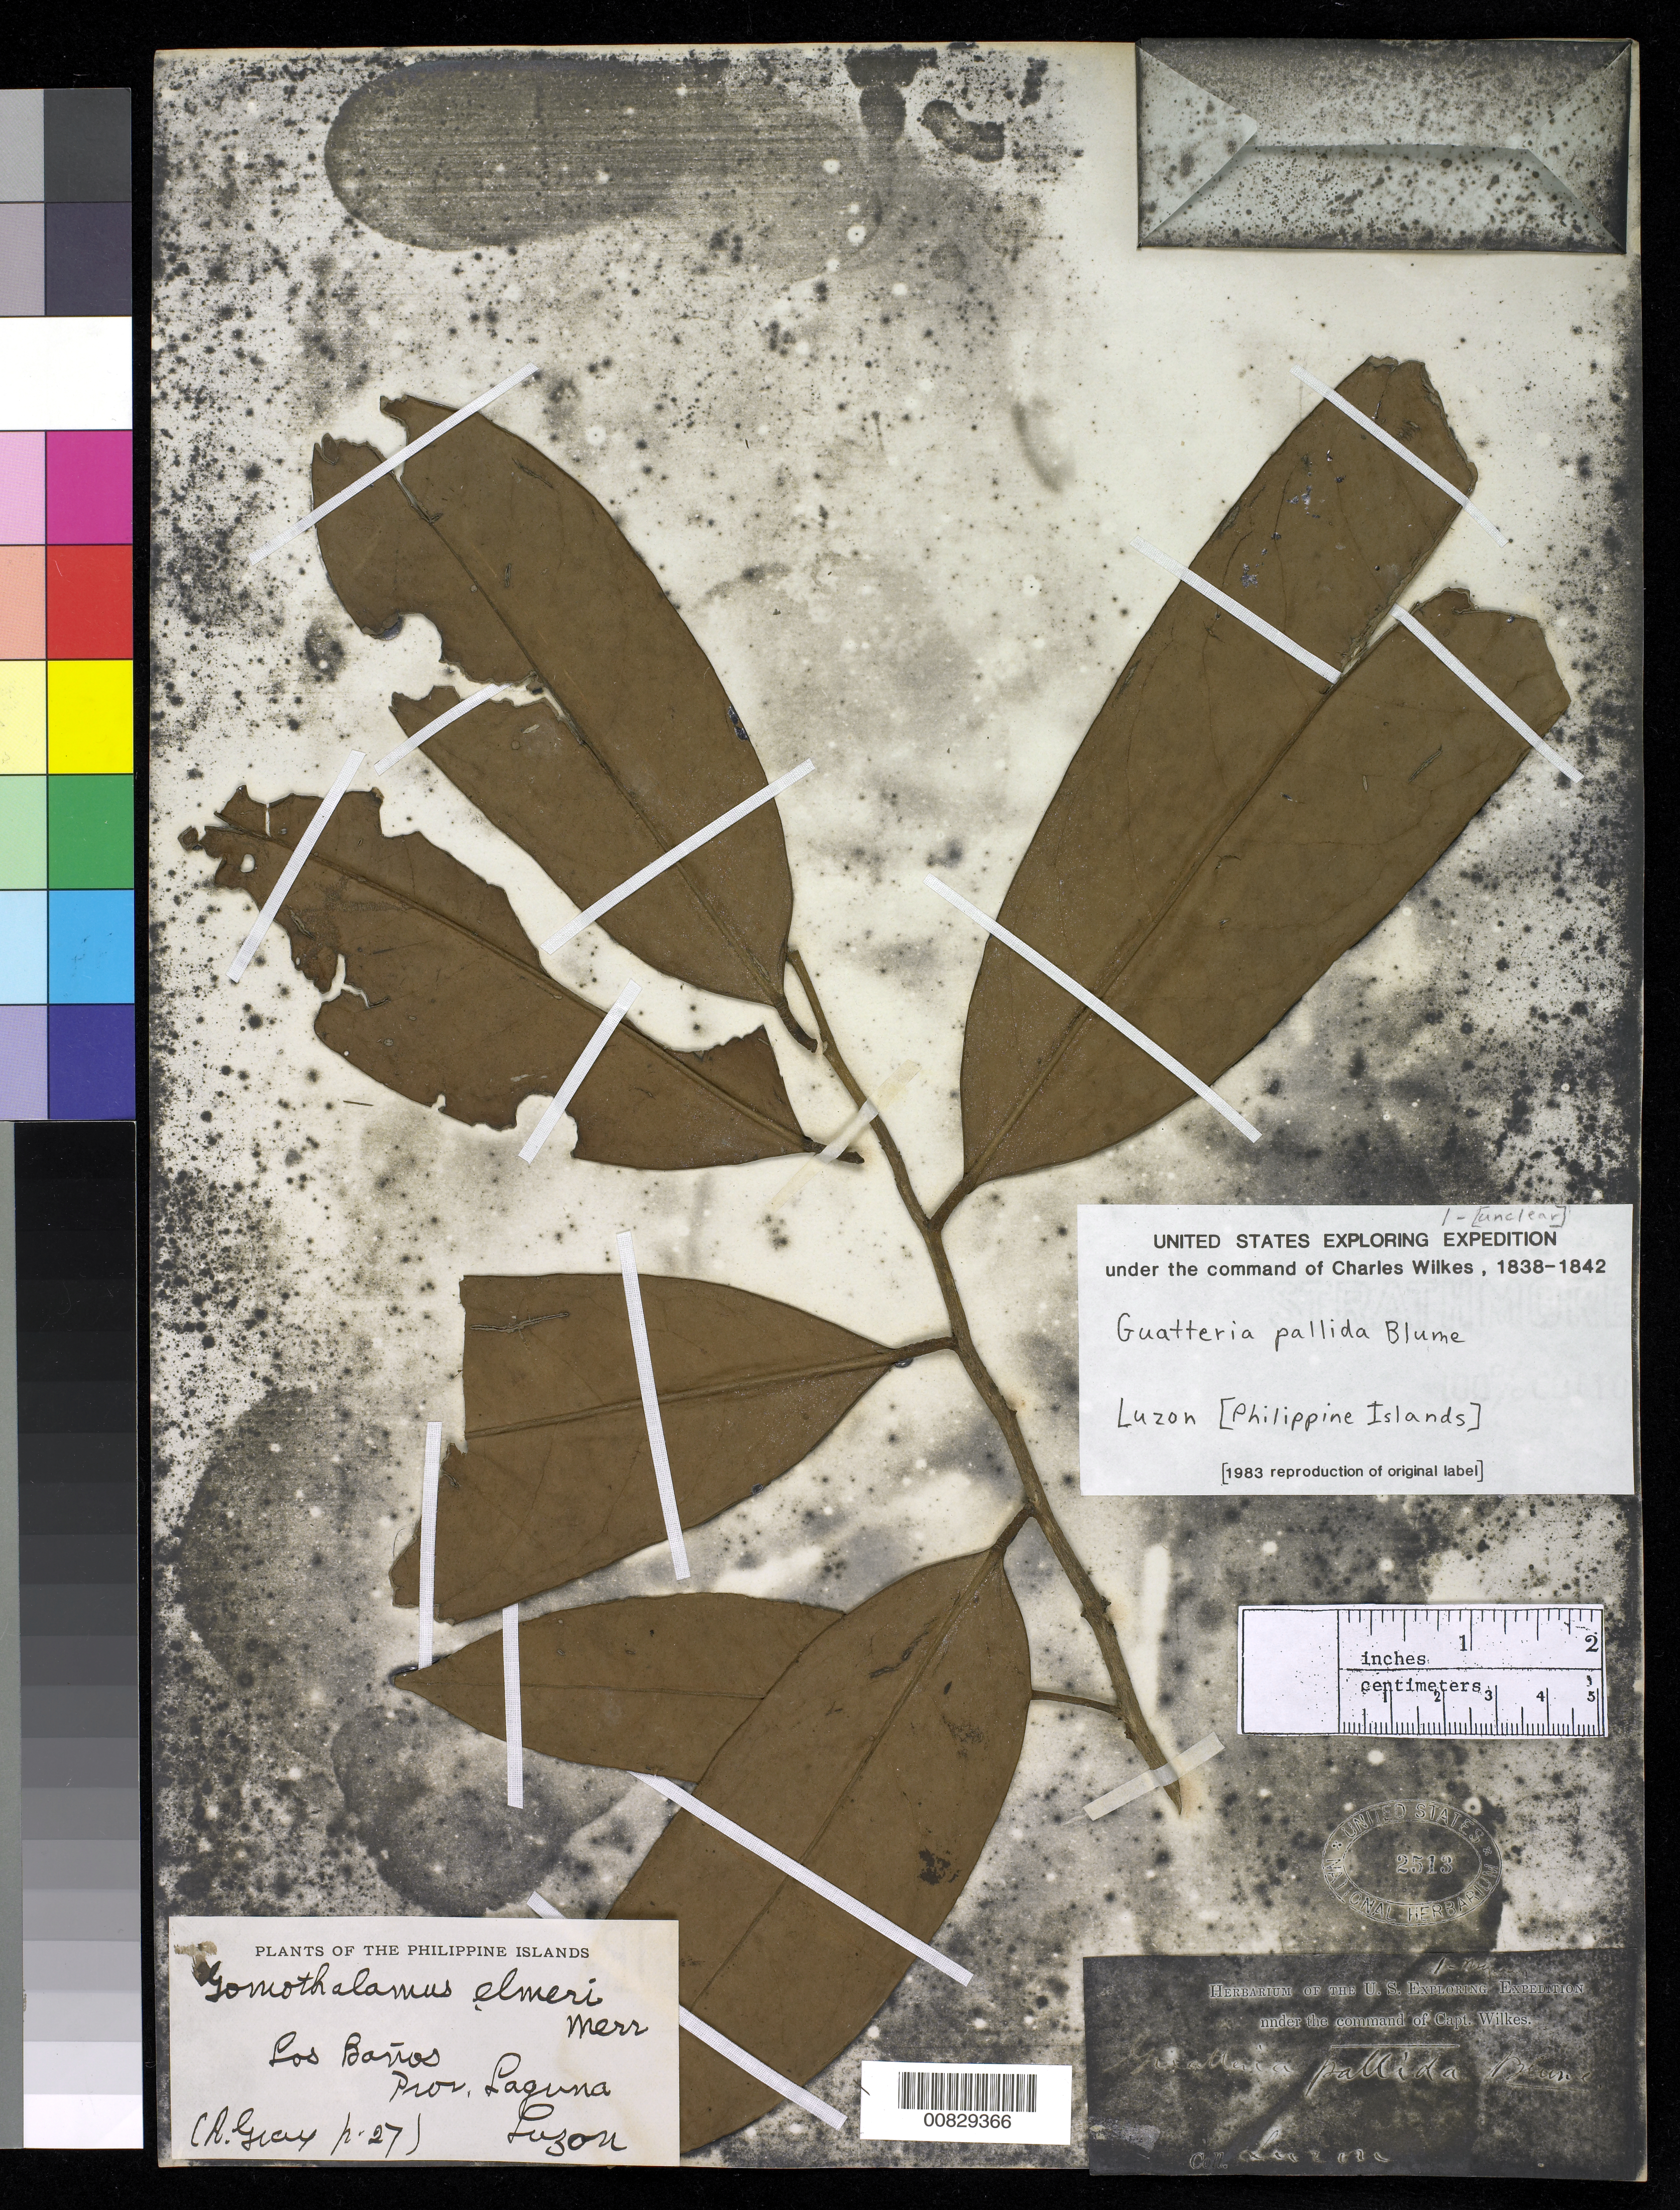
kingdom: Plantae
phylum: Tracheophyta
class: Magnoliopsida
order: Magnoliales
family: Annonaceae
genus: Goniothalamus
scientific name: Goniothalamus elmeri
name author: Merr.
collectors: Wilkes Explor. Exped.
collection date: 1838/1842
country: Philippines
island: Luzon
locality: Luzon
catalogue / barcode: US 2513